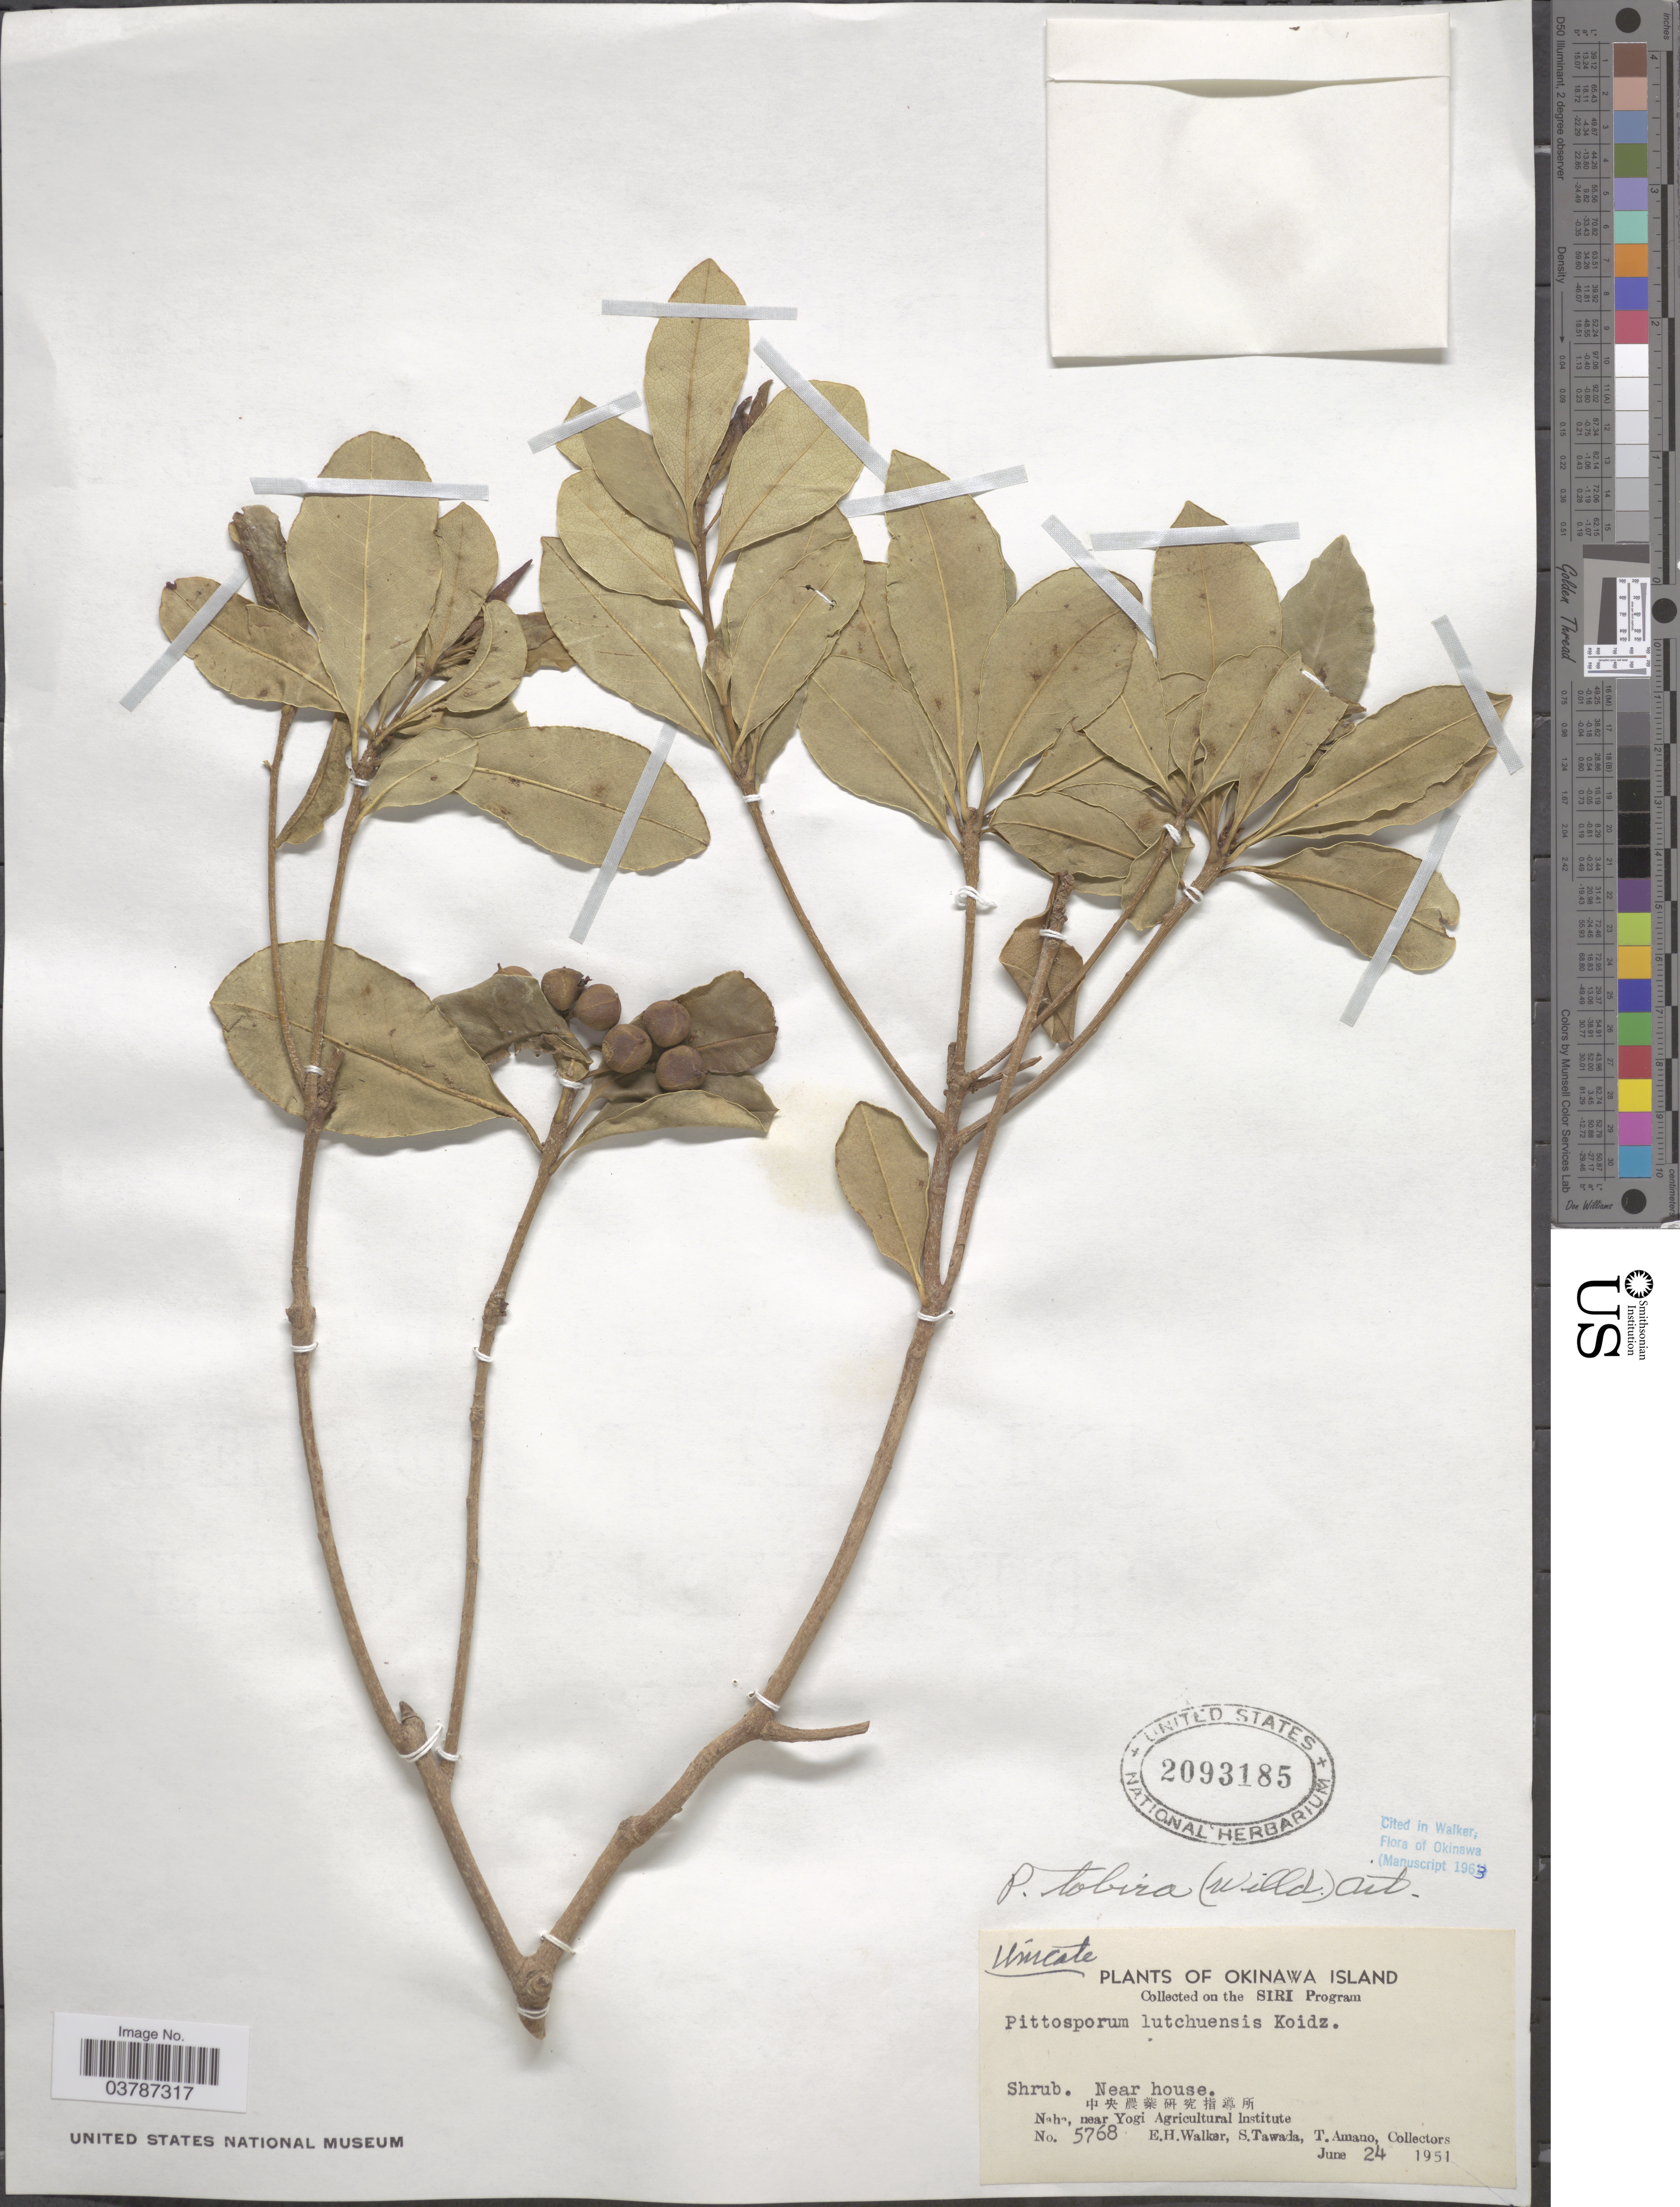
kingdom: Plantae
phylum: Tracheophyta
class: Magnoliopsida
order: Apiales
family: Pittosporaceae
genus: Pittosporum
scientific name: Pittosporum tobira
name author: (Thunb.) W.T. Aiton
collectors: E. H. Walker, S. Tawada & T. Amano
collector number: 5768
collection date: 1951-06-24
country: Japan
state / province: Okinawa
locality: Okinawa Island. Naha, near Yogi Agricultural Institute.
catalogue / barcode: US 2093185